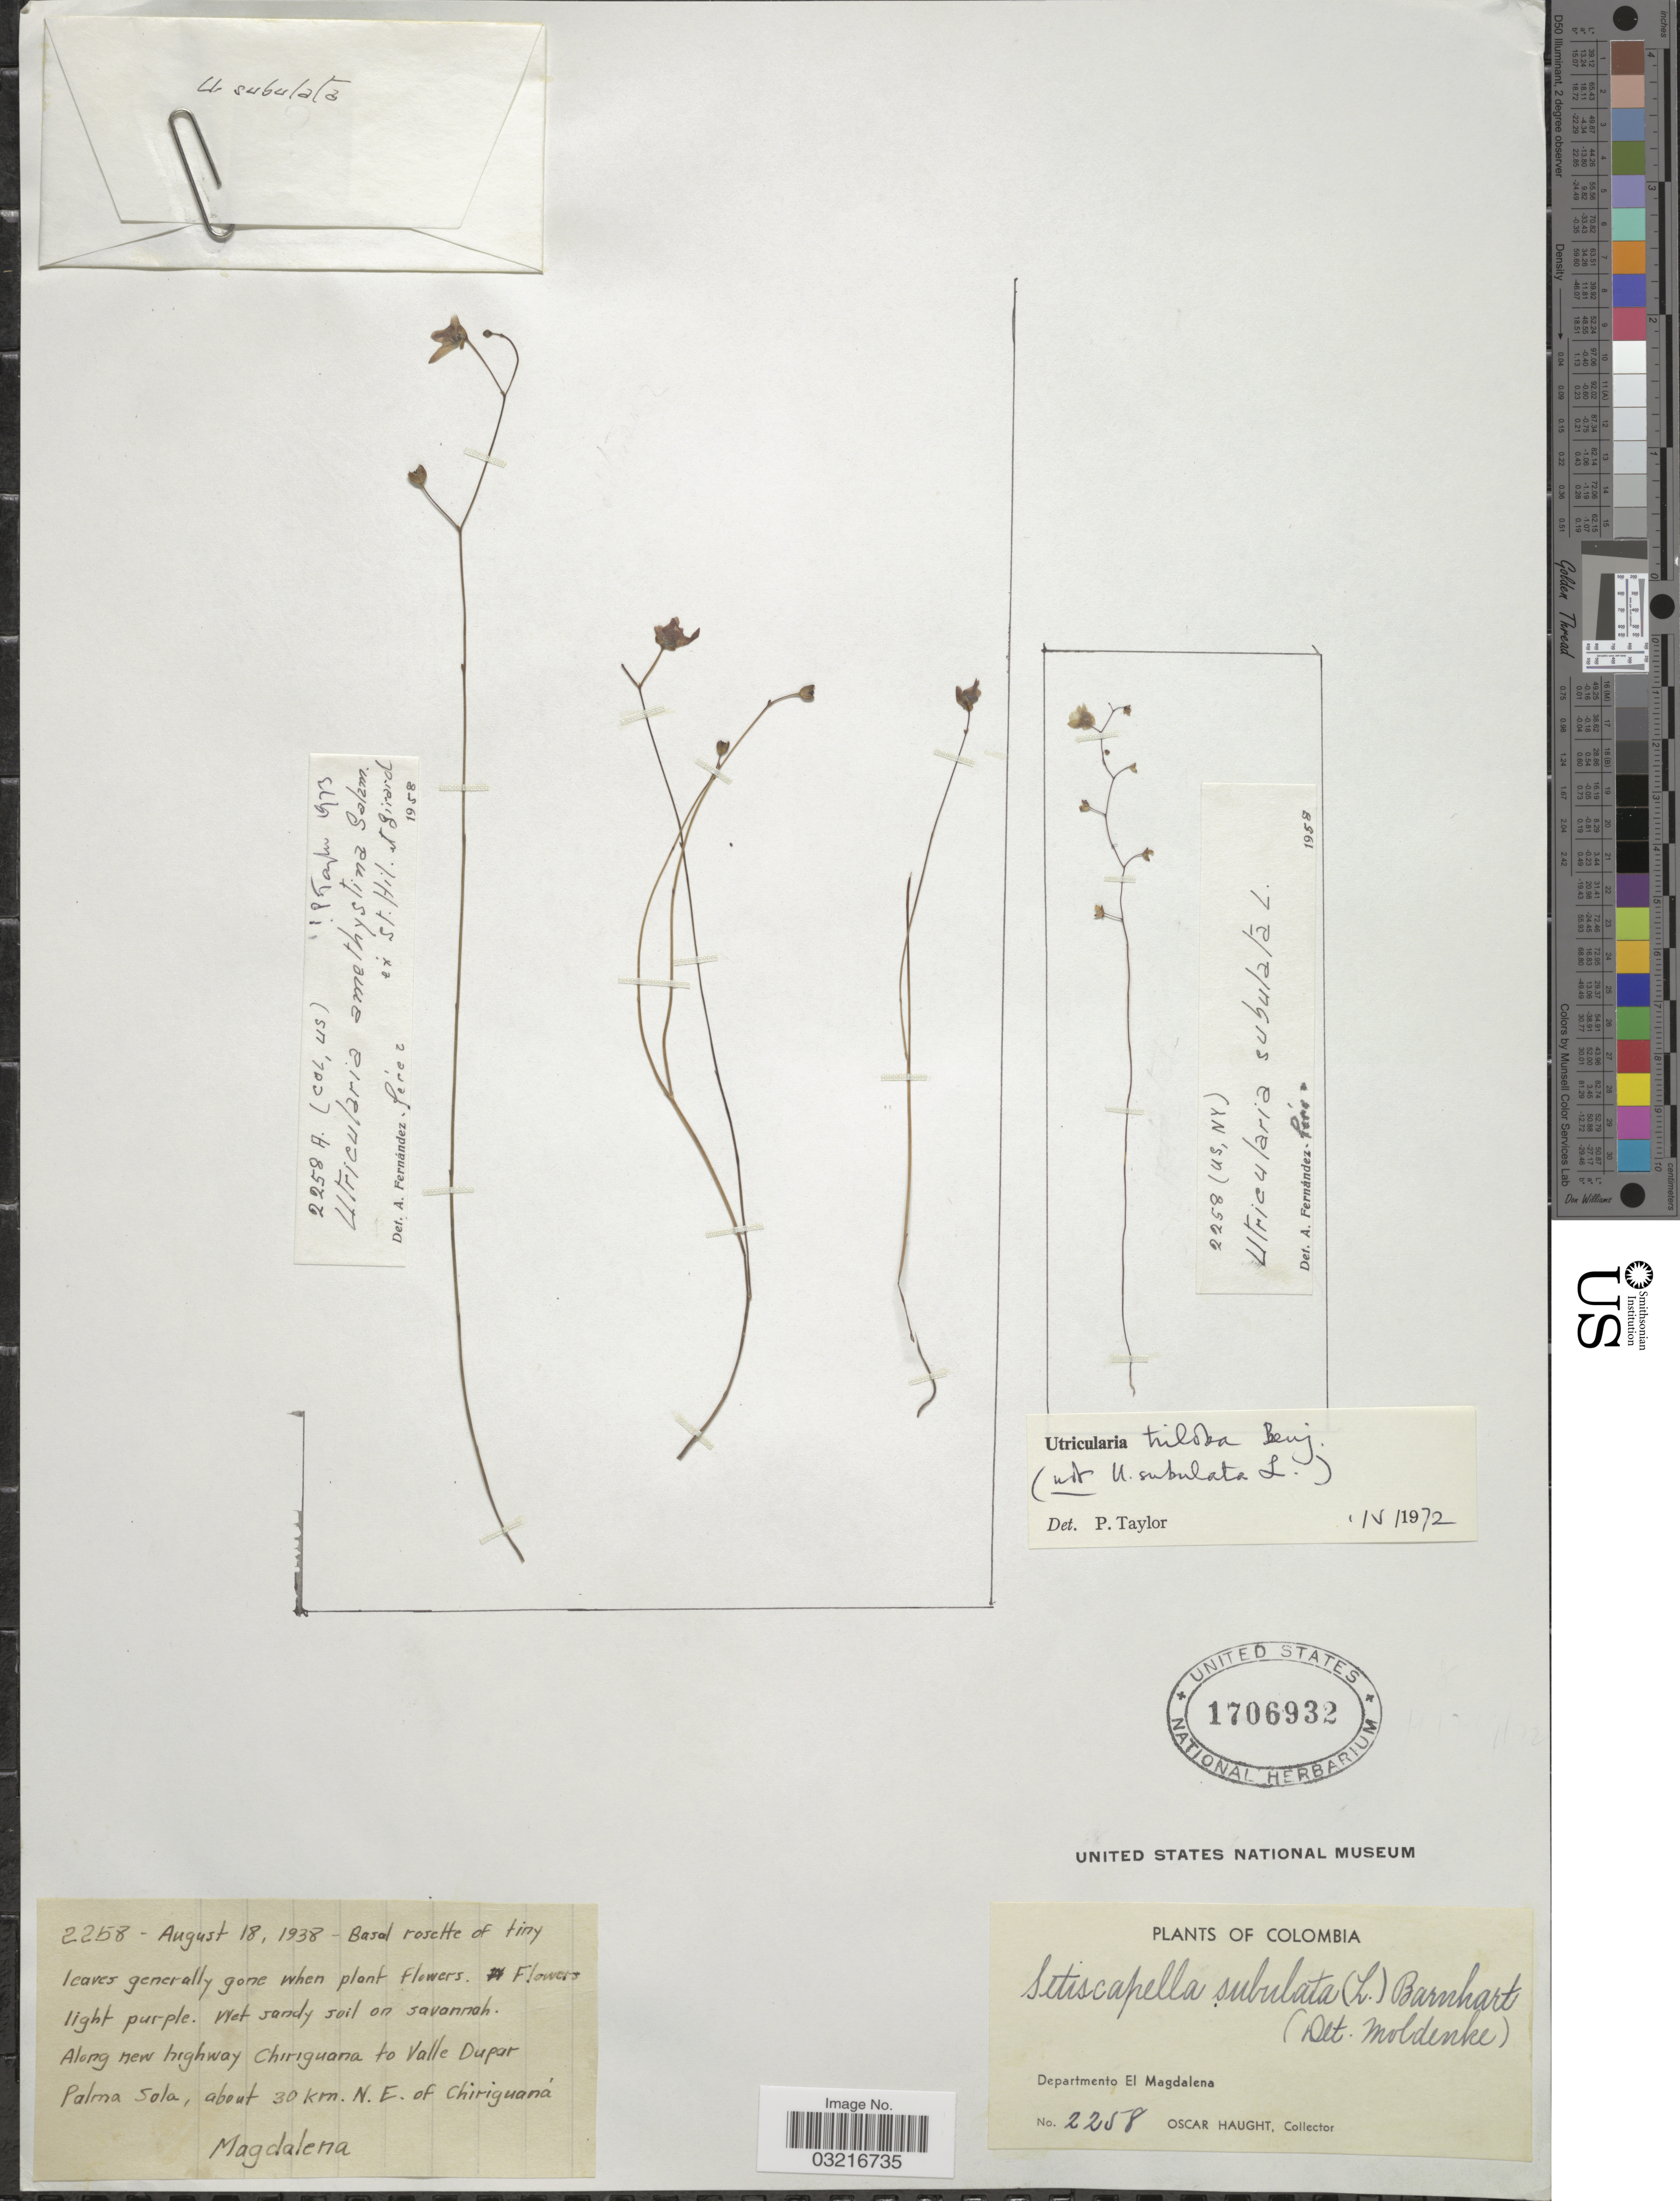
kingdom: Plantae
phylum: Tracheophyta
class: Magnoliopsida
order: Lamiales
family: Lentibulariaceae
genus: Utricularia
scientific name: Utricularia triloba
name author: Benj.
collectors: O. L. Haught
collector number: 2258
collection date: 1938-08-18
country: Colombia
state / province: Magdalena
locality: Departmento El Magdalena, Along new highway Chiriguana to Valle Dupar Palma Sola, about 30 km N.E. of Chiriguaná.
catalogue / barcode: US 1706932